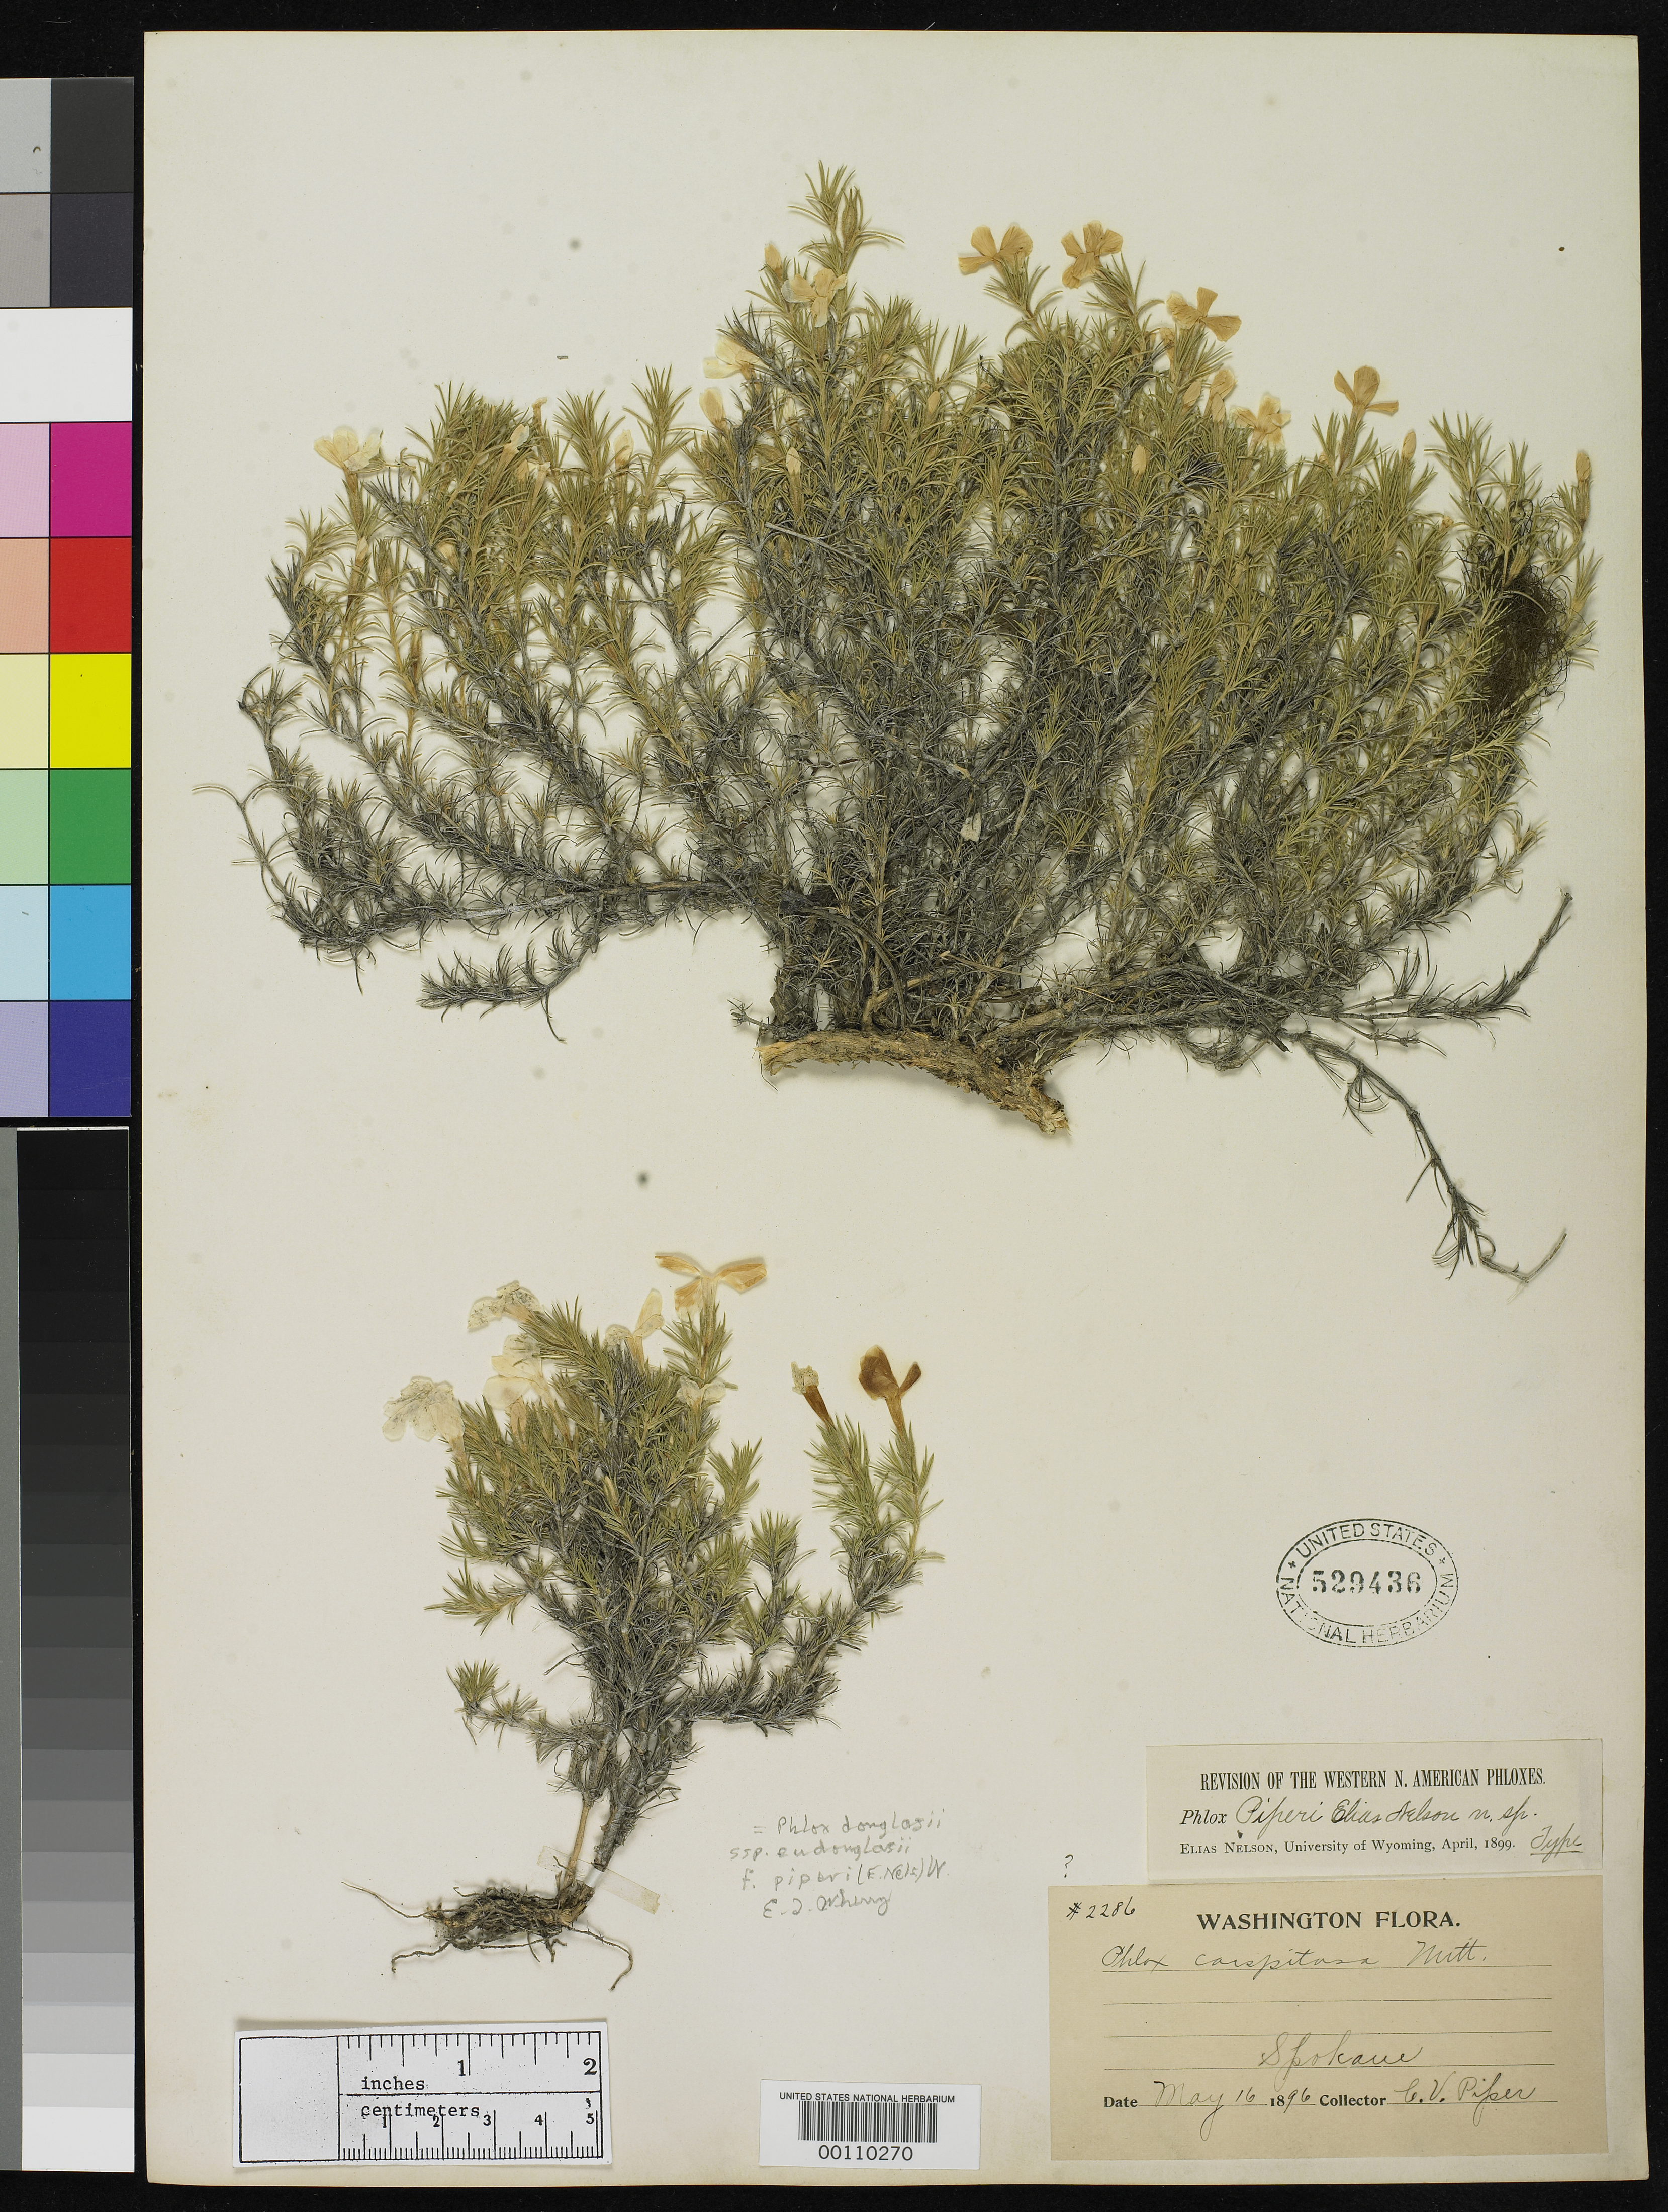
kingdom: Plantae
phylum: Tracheophyta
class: Magnoliopsida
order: Ericales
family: Polemoniaceae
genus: Phlox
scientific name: Phlox piperi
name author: E. Nelson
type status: Type Collection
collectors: C. V. Piper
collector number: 2286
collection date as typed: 16 May 1896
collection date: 1896-05-16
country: United States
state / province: Washington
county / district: Spokane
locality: Spokane.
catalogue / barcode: US 529436